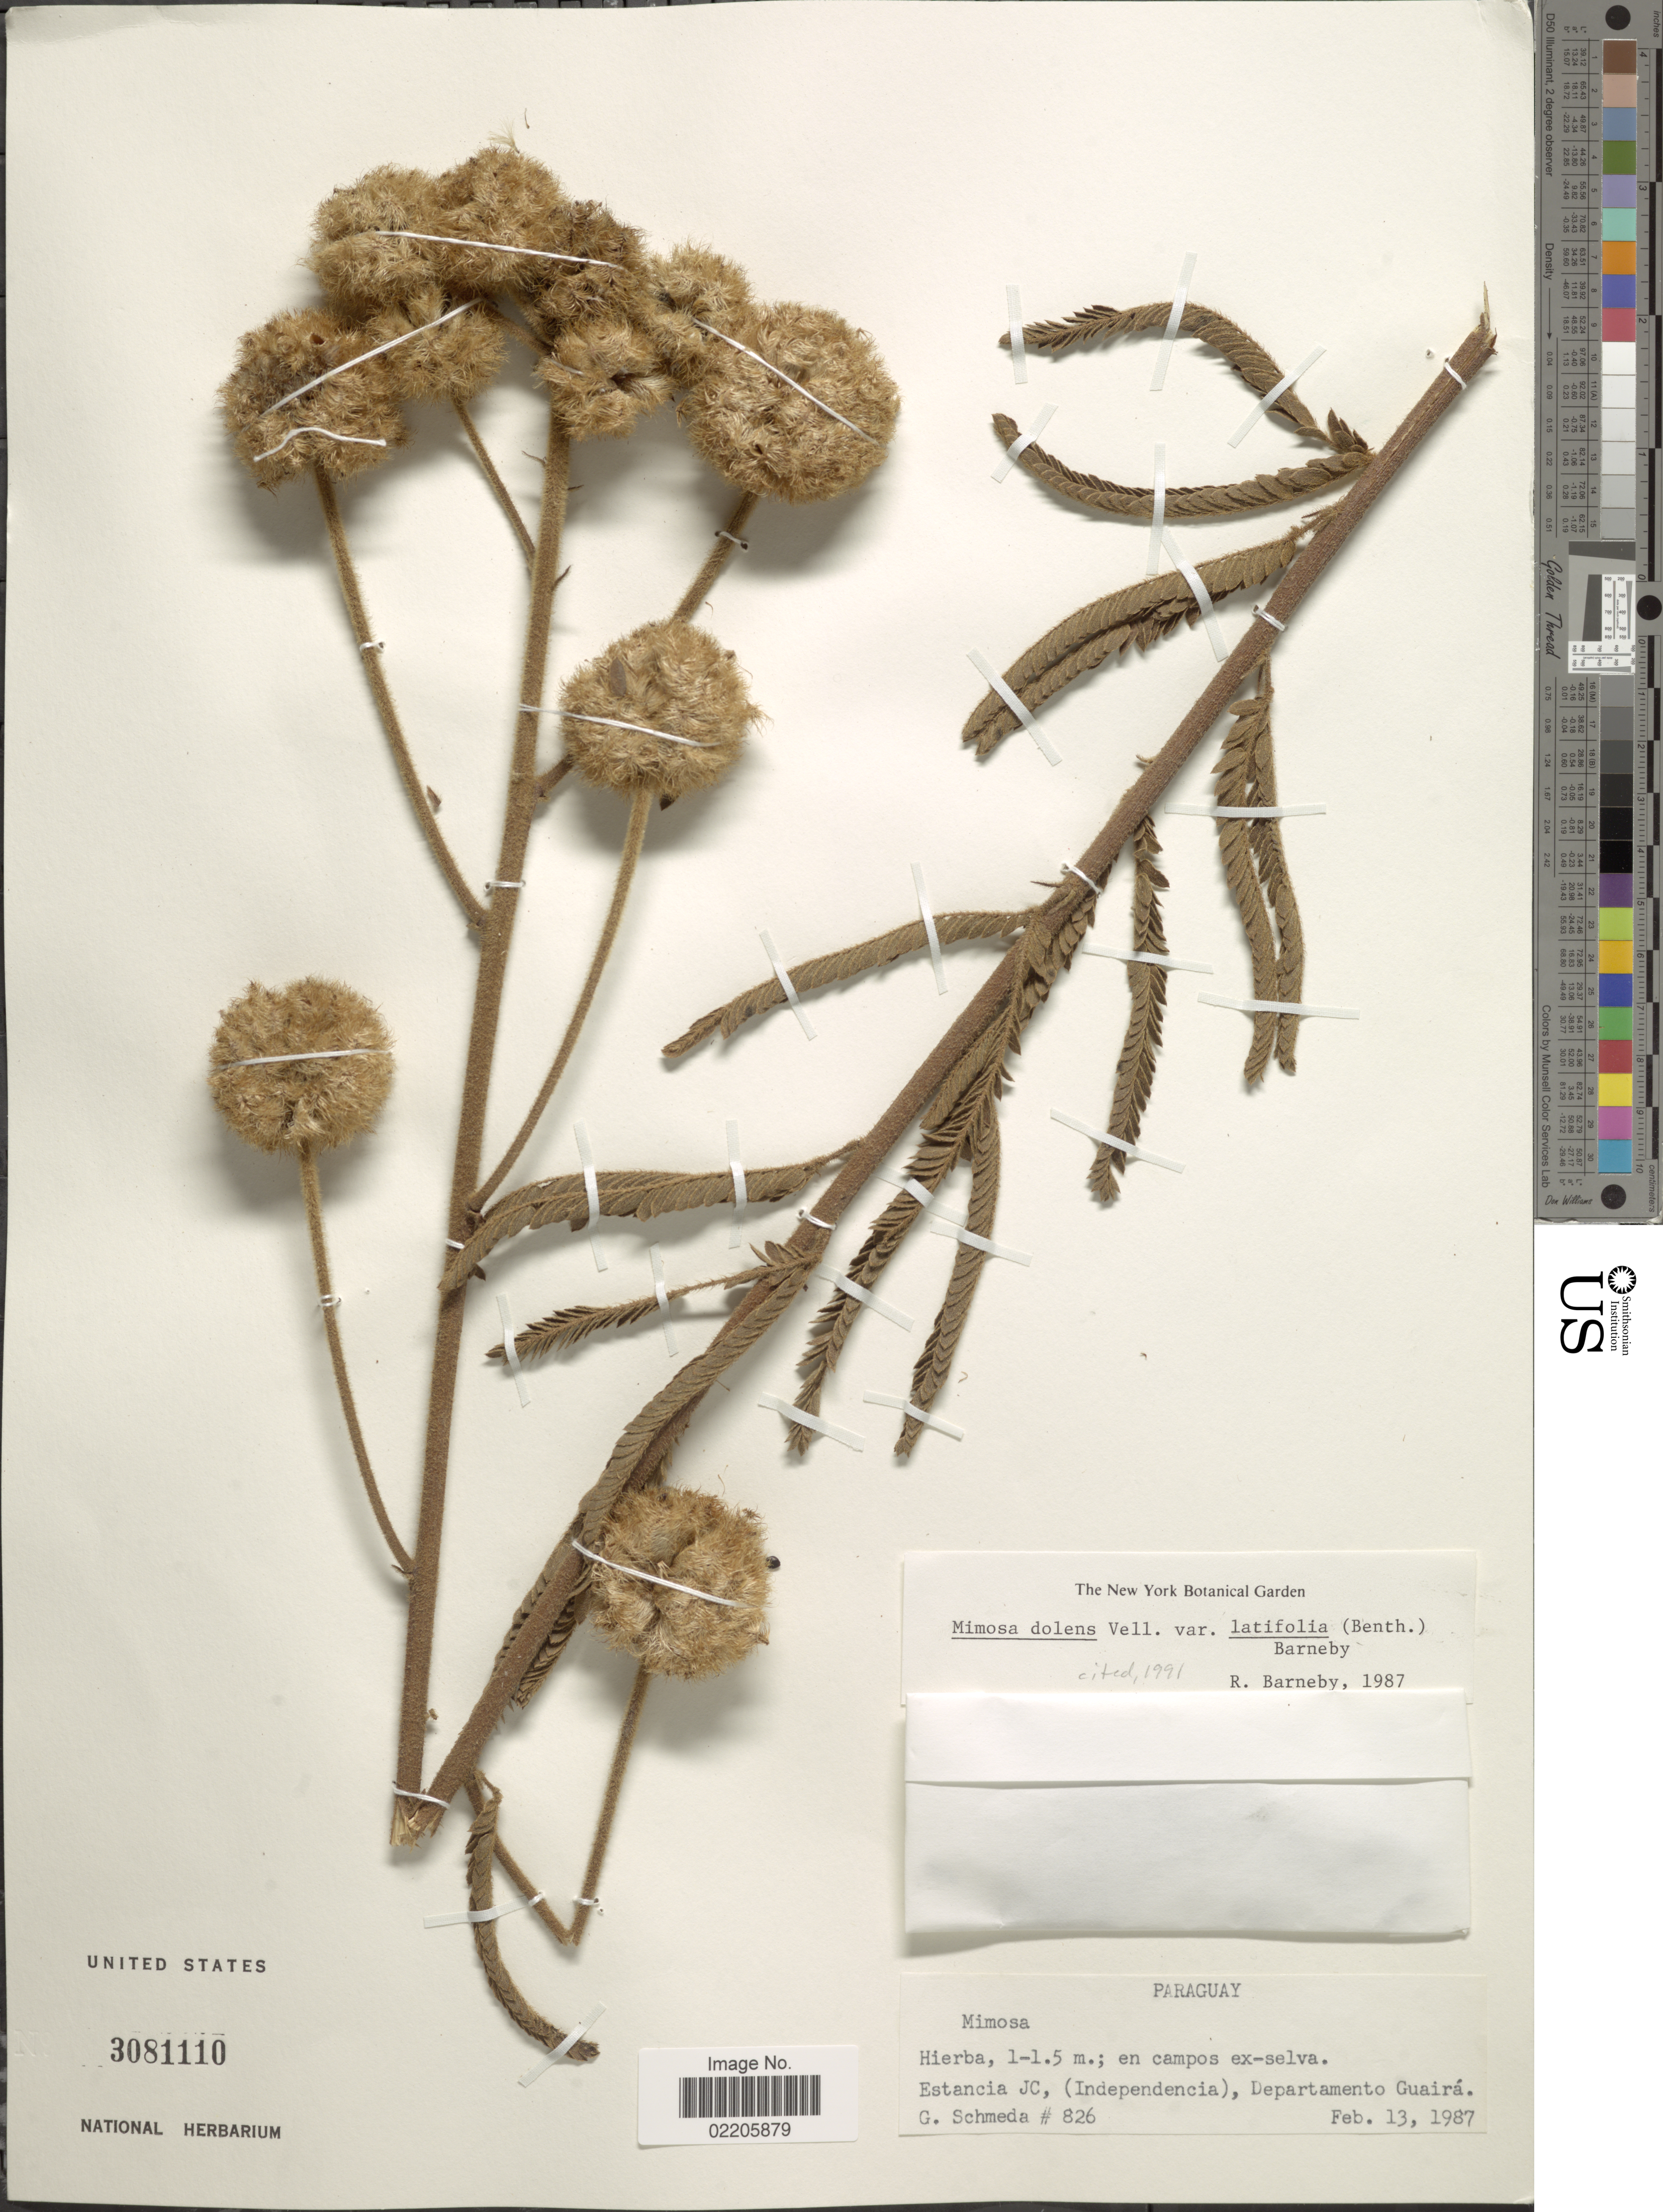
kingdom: Plantae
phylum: Tracheophyta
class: Magnoliopsida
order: Fabales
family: Fabaceae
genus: Mimosa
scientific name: Mimosa dolens var. latifolia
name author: (Benth.) Barneby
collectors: G. Schmeda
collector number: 826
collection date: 1987-02-13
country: Paraguay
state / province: Guaira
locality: Estancia JC, (Independencia), Departamento Guaira.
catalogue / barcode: US 3081110